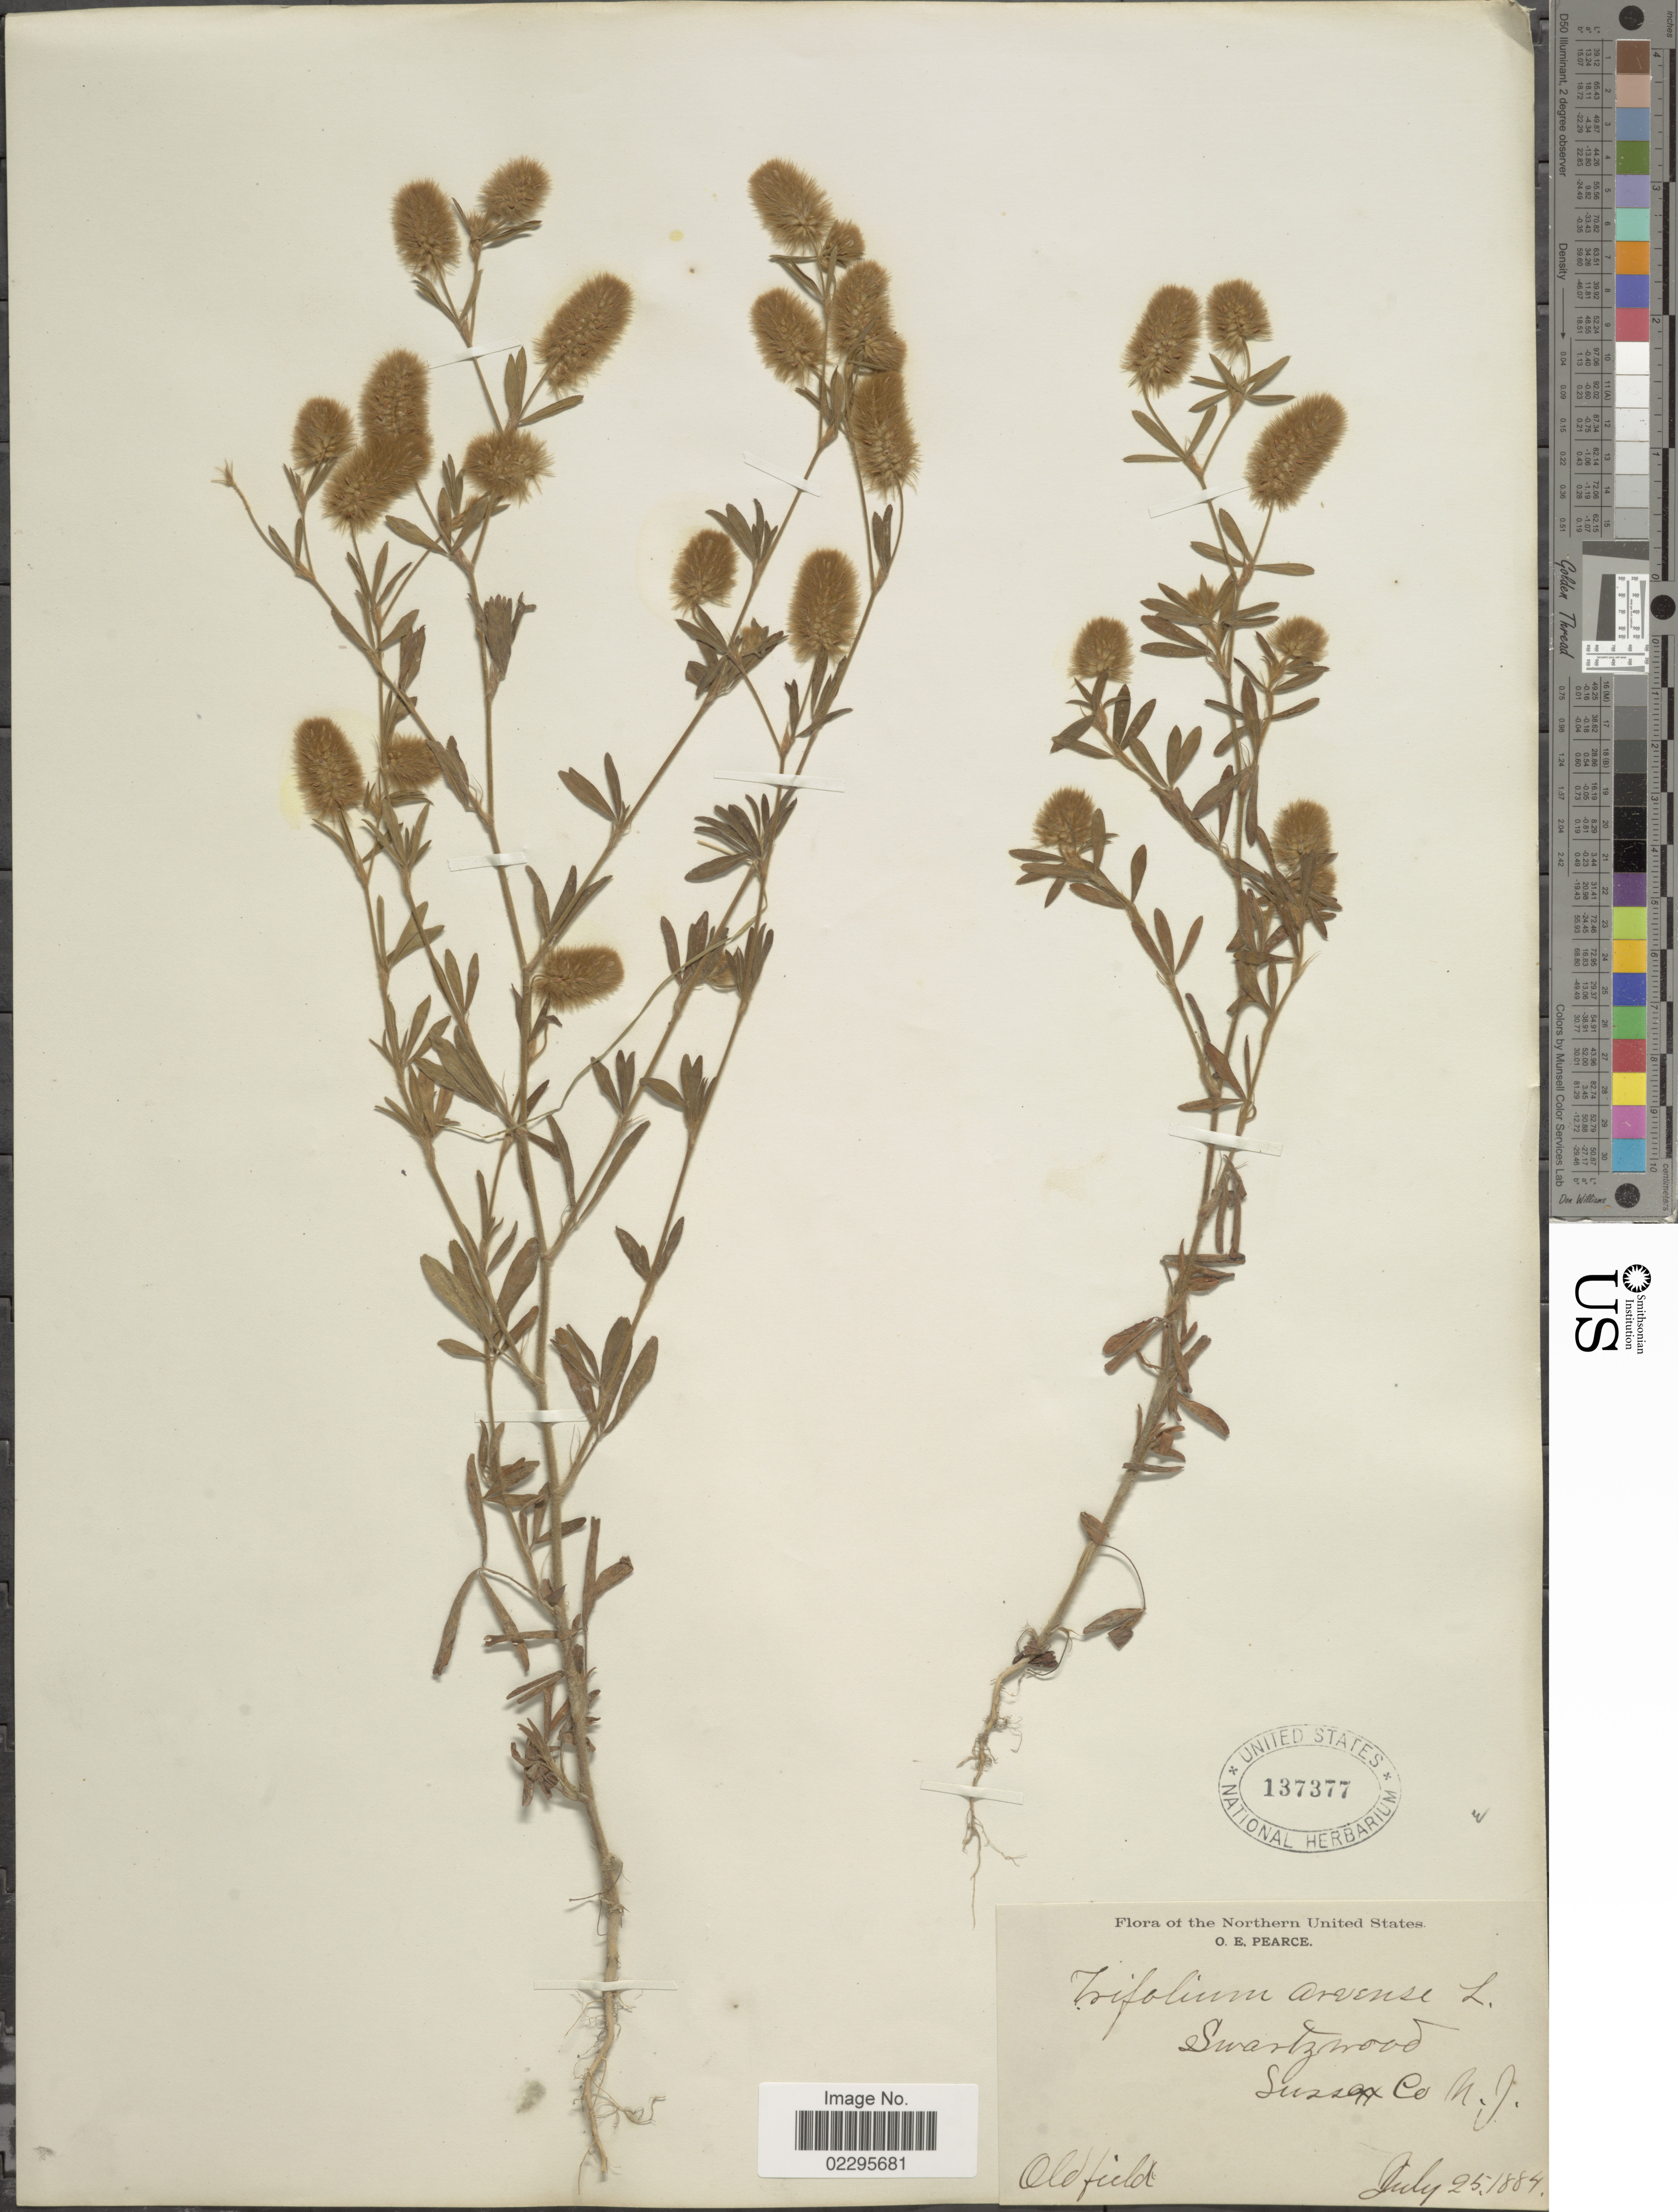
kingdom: Plantae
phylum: Tracheophyta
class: Magnoliopsida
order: Fabales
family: Fabaceae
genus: Trifolium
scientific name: Trifolium arvense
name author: L.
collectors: O. E. Pearce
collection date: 1884-07-25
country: United States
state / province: New Jersey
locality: Swartzwood, Sussexx Co.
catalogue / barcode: US 137377